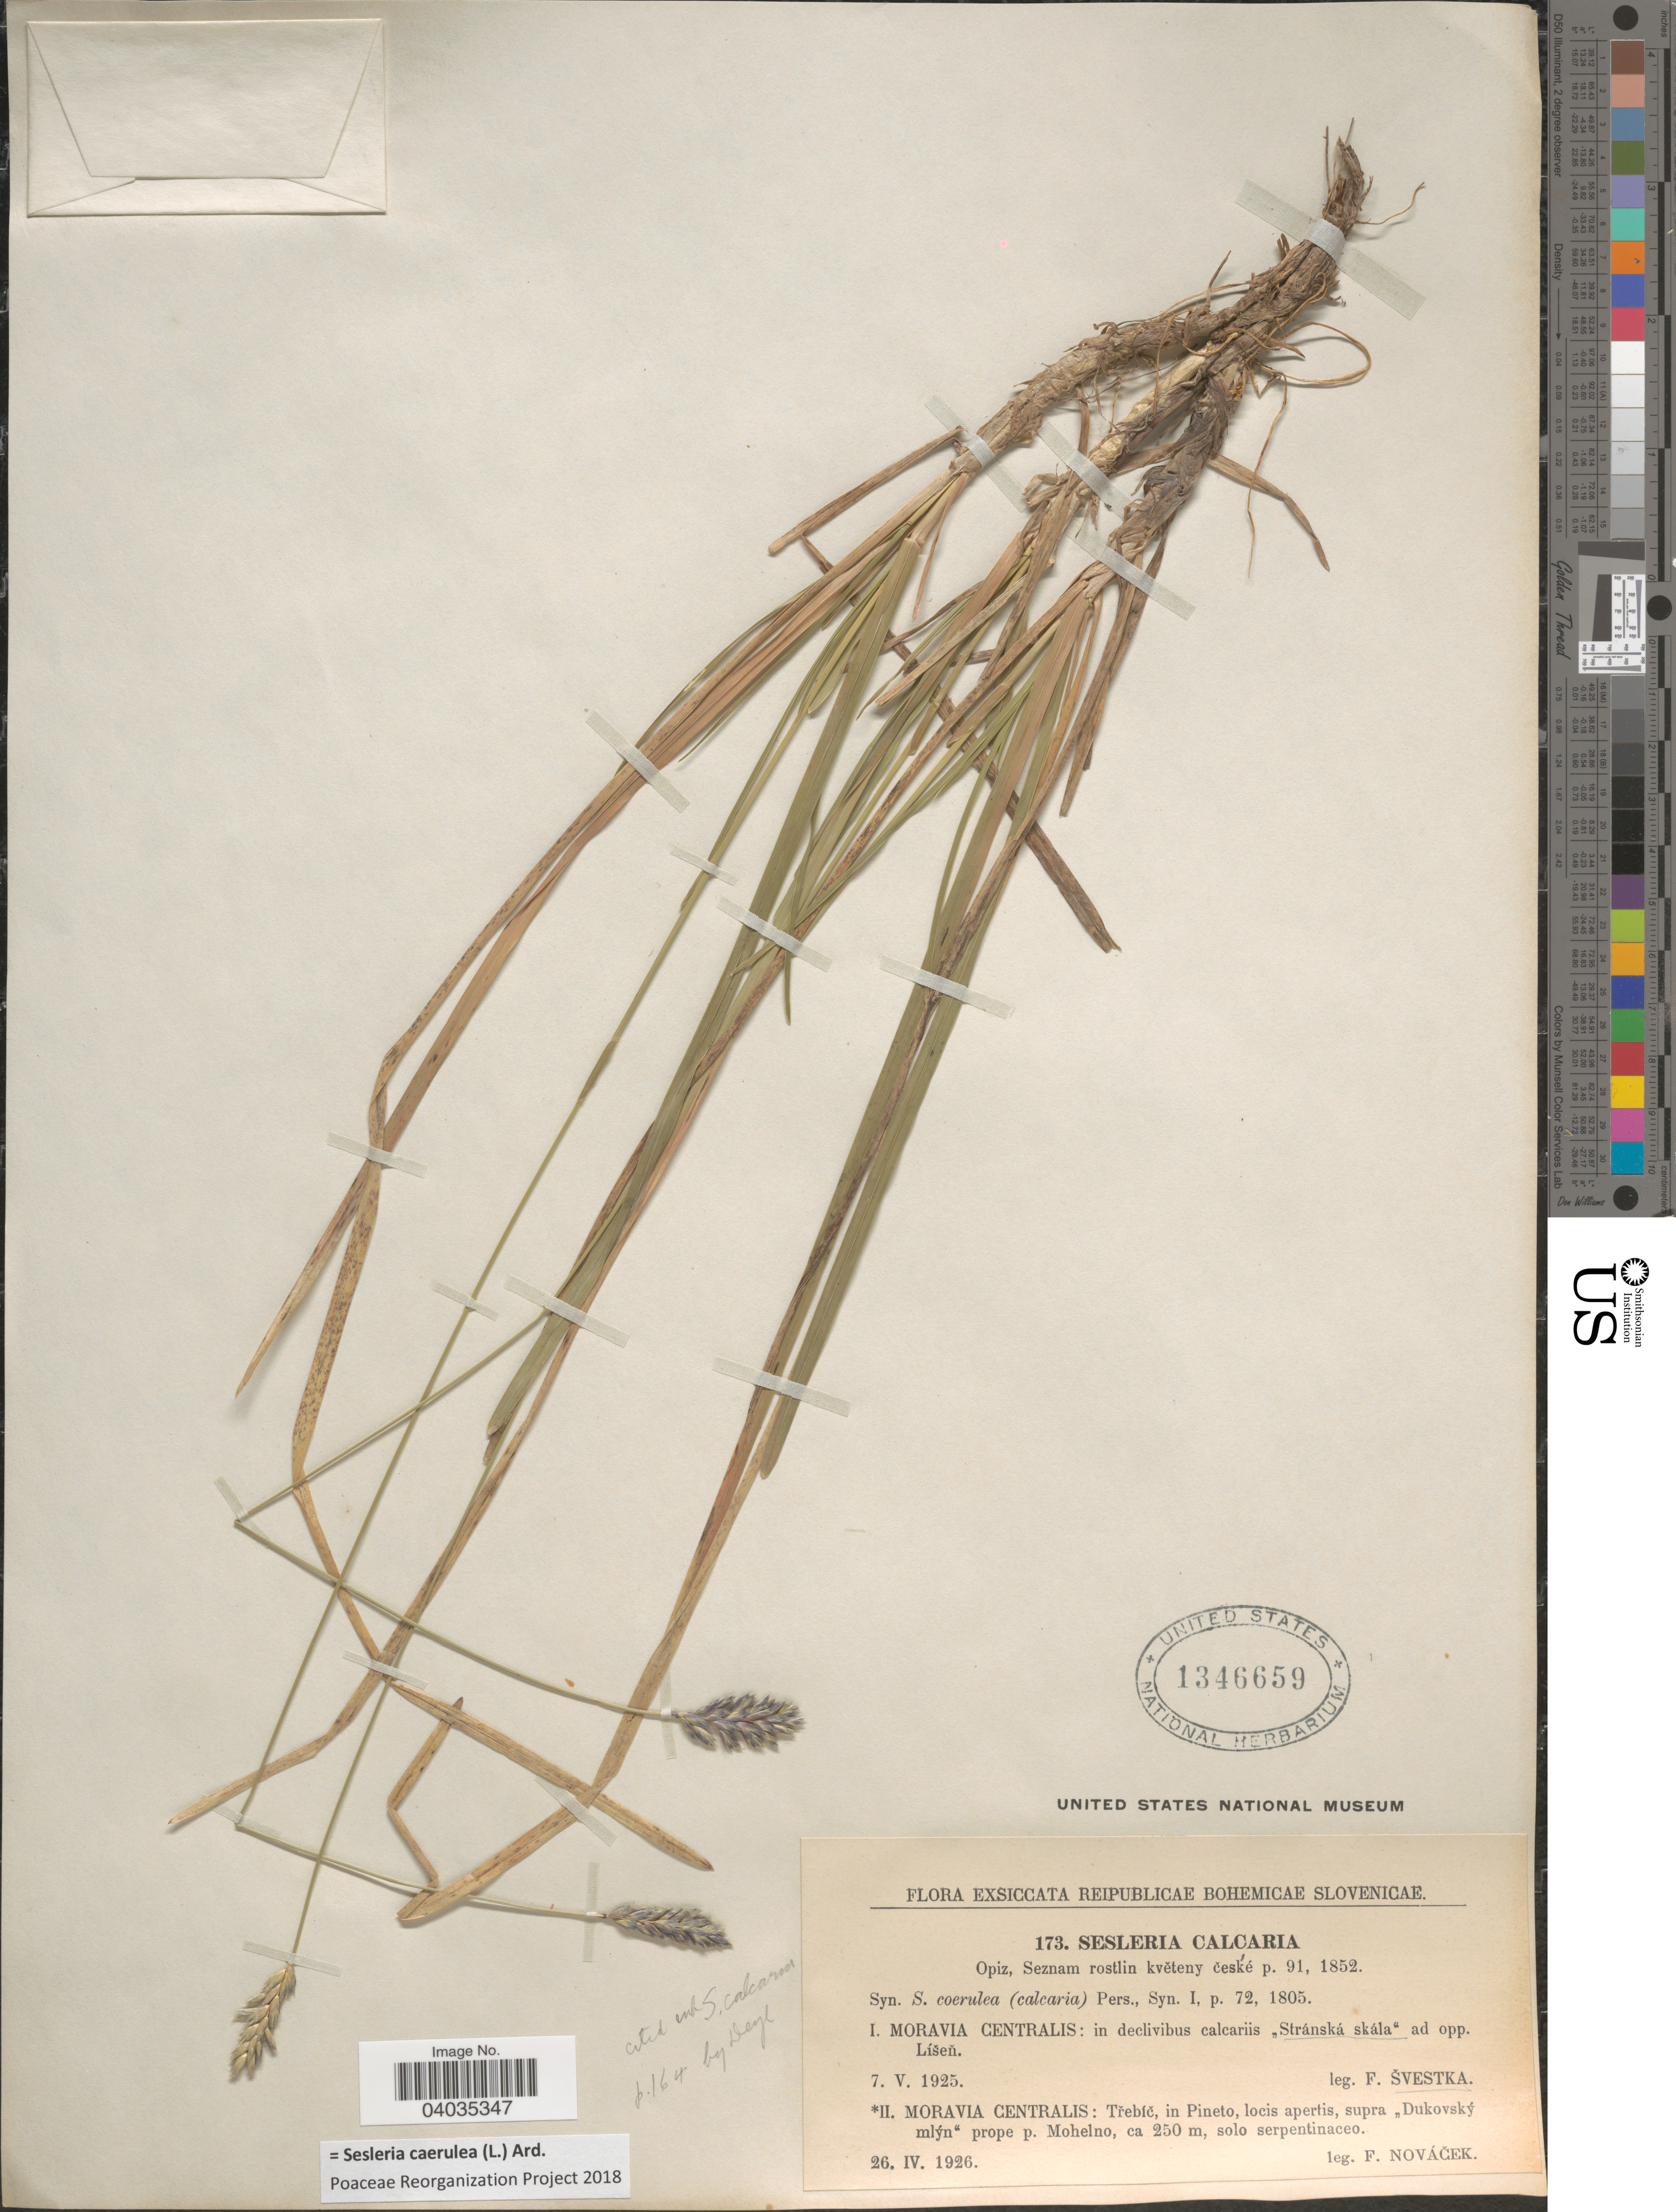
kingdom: Plantae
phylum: Tracheophyta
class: Liliopsida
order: Poales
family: Poaceae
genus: Sesleria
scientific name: Sesleria caerulea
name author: (L.) Ard.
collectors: F. Svestka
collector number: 173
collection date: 1925-05-07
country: Czechia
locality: Moravia Centralis: in declivibus calcariis "Strámská skála"ad opp. Lísen.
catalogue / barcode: US 1346659